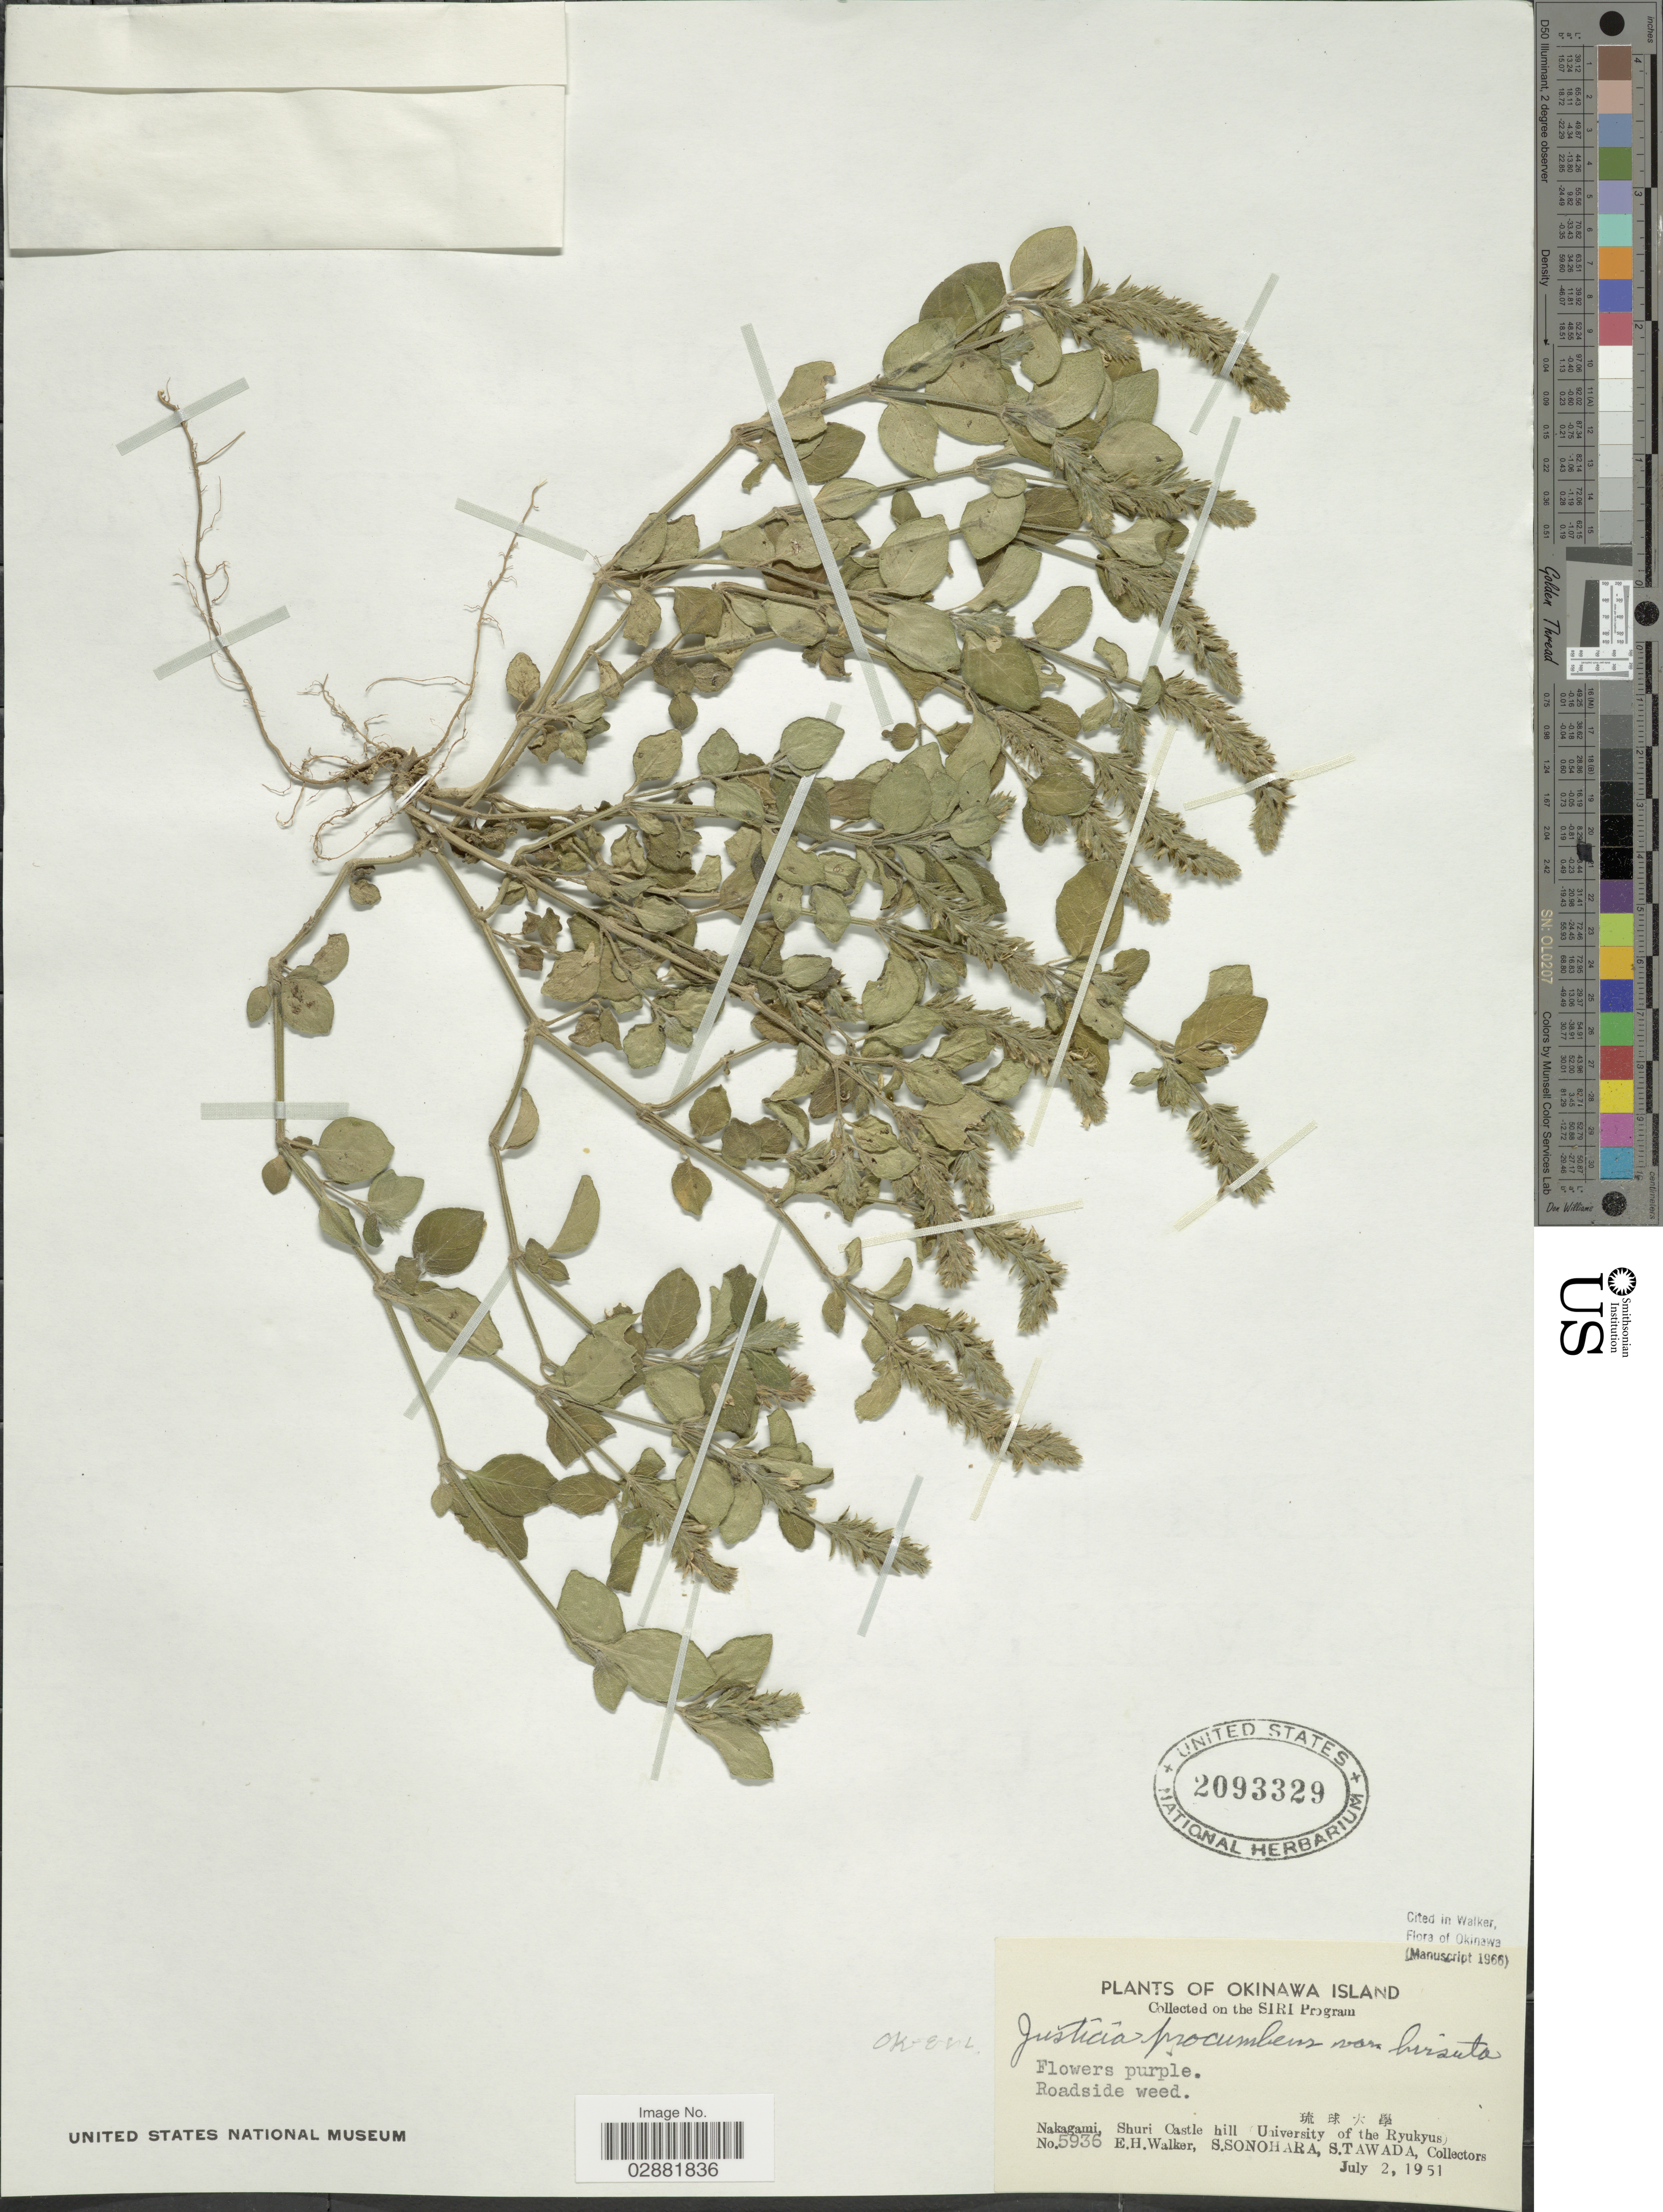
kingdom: Plantae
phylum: Tracheophyta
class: Magnoliopsida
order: Lamiales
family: Acanthaceae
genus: Justicia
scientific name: Justicia procumbens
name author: L.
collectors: E. H. Walker, S. Sonohara & S. Tawada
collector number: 5936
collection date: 1951-07-02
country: Japan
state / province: Okinawa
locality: Okinawa Island, Nakagami, Shuri Castle hill University of the Ryukyus.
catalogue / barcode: US 2093329